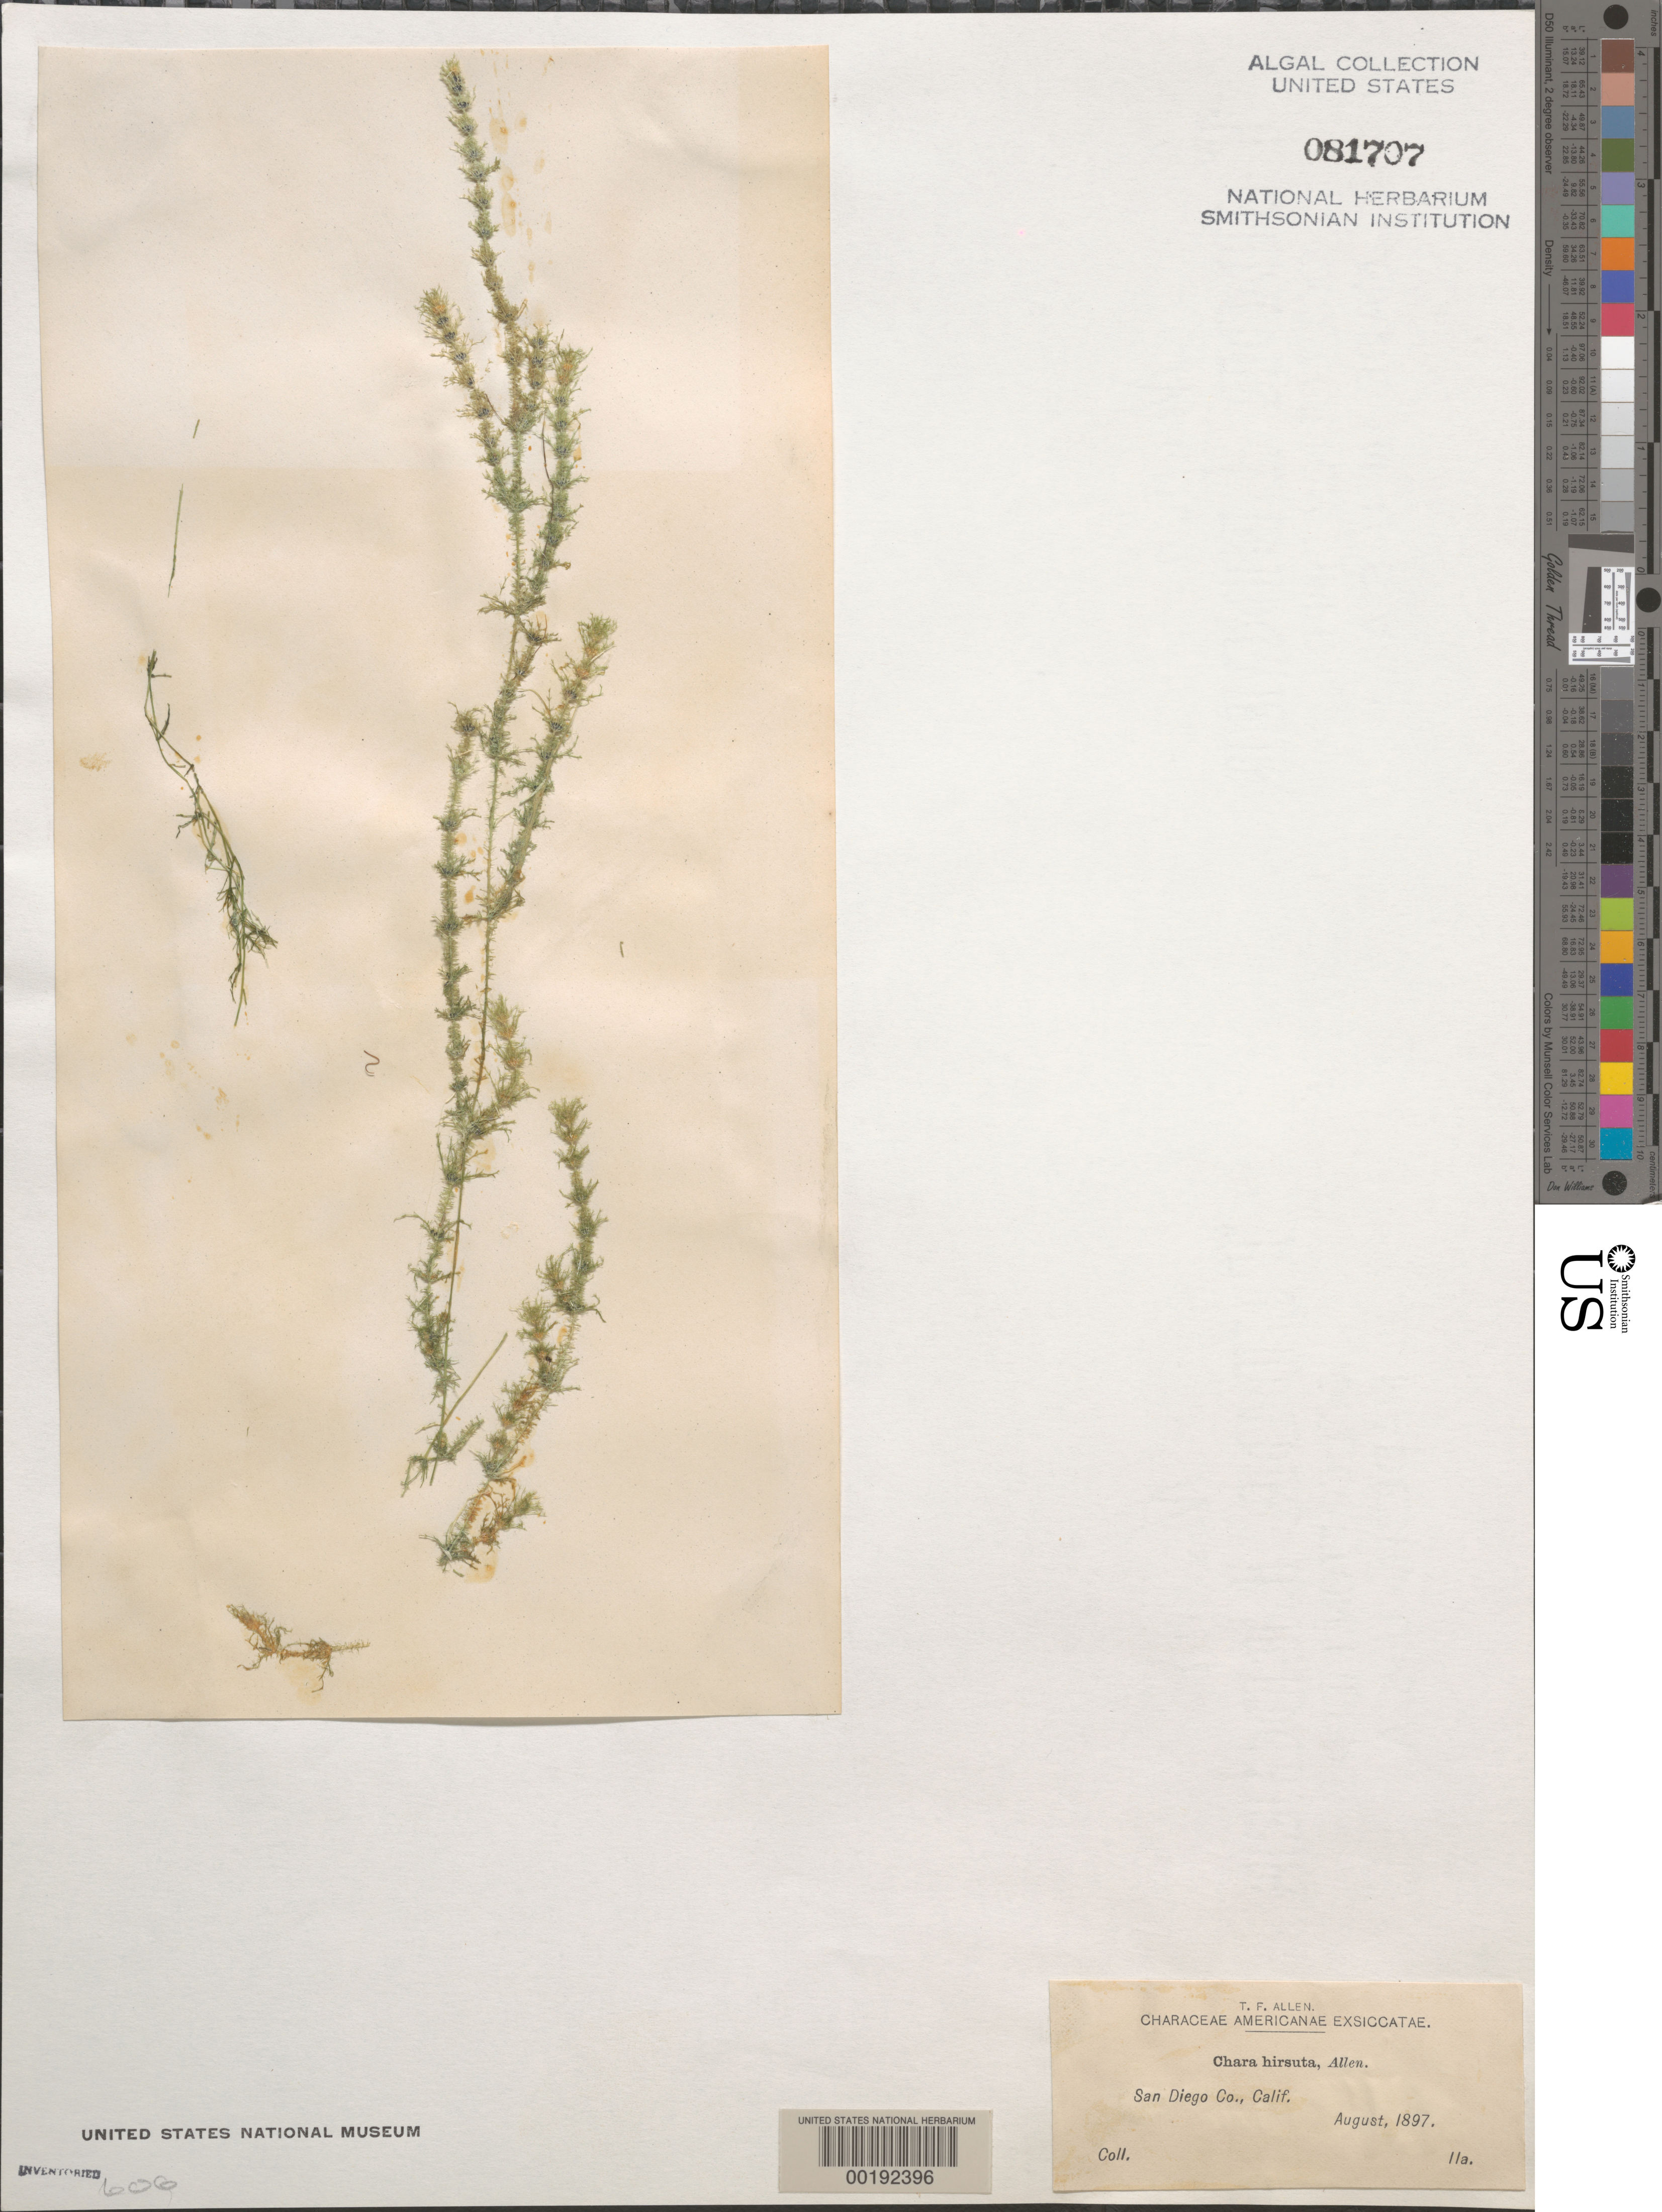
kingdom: Plantae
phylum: Charophyta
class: Charophyceae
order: Charales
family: Characeae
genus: Chara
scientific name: Chara hirsuta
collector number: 11a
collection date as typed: Aug 1897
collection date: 1897-08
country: United States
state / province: California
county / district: San Diego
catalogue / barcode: US 81707